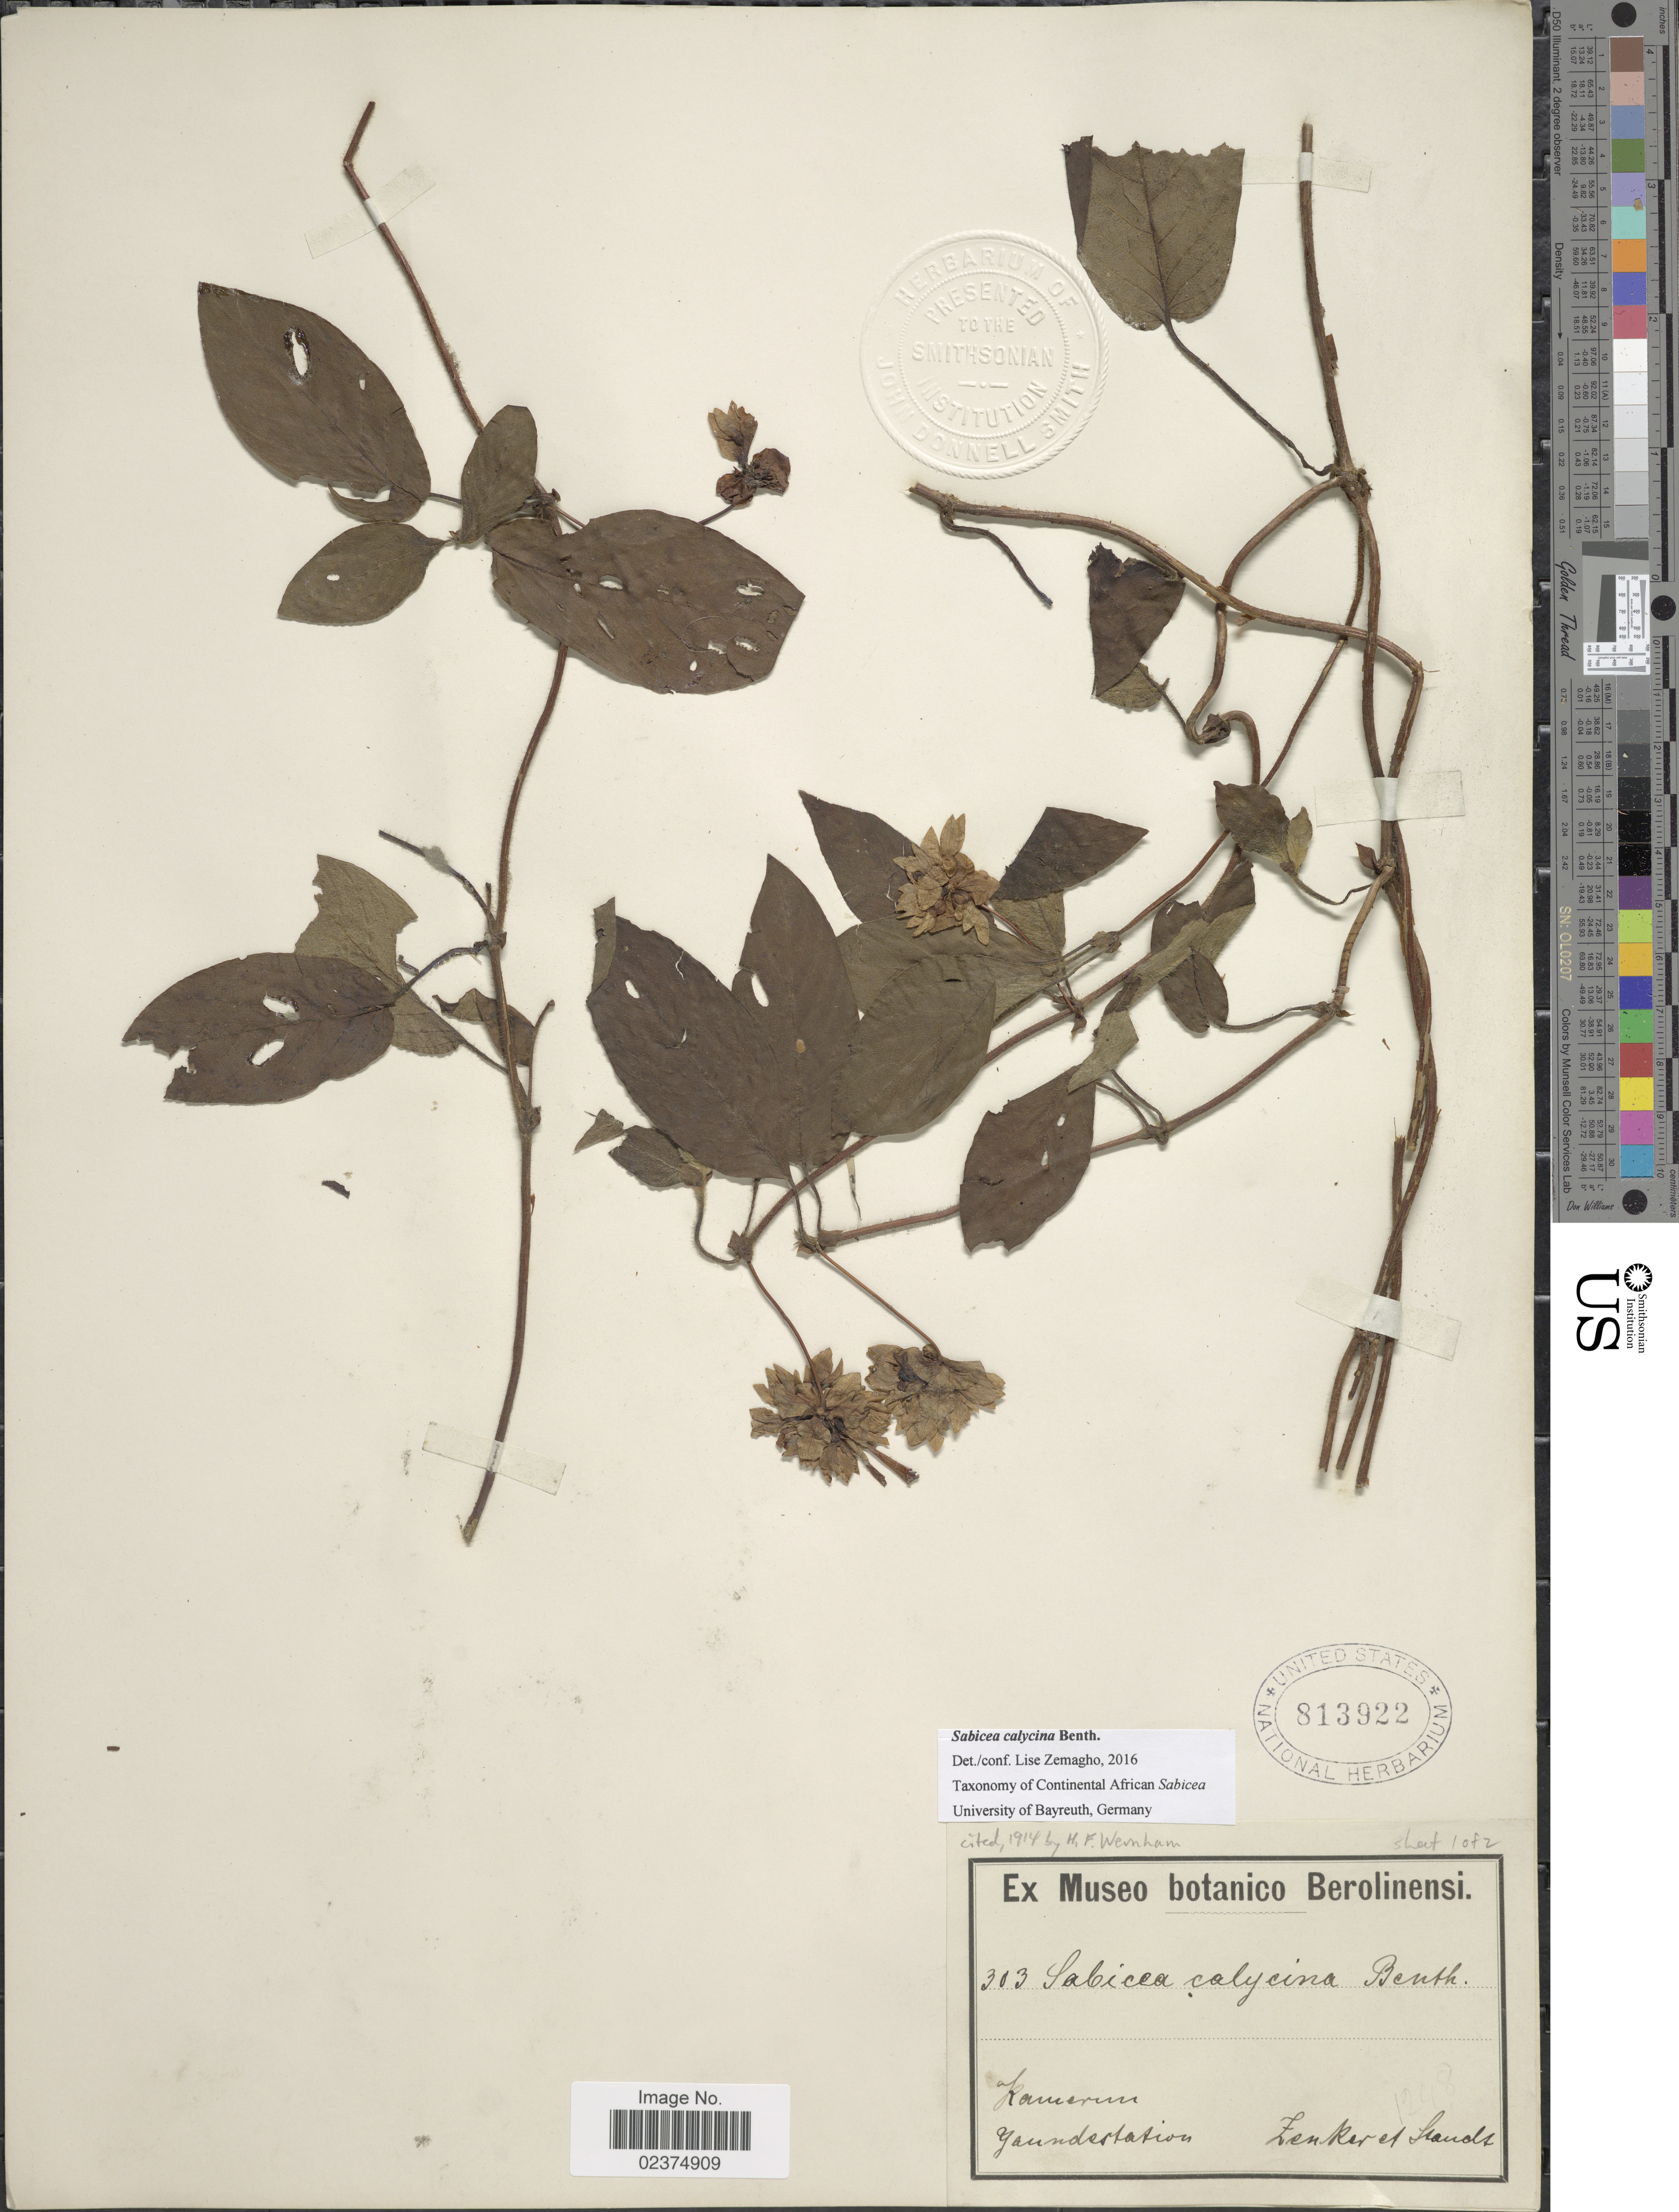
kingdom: Plantae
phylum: Tracheophyta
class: Magnoliopsida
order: Gentianales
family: Rubiaceae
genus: Sabicea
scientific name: Sabicea calycina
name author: Benth.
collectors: Zenker, -- & -. Staudt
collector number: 303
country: Cameroon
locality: Kamerun. Yaundestation.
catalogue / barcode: US 813922